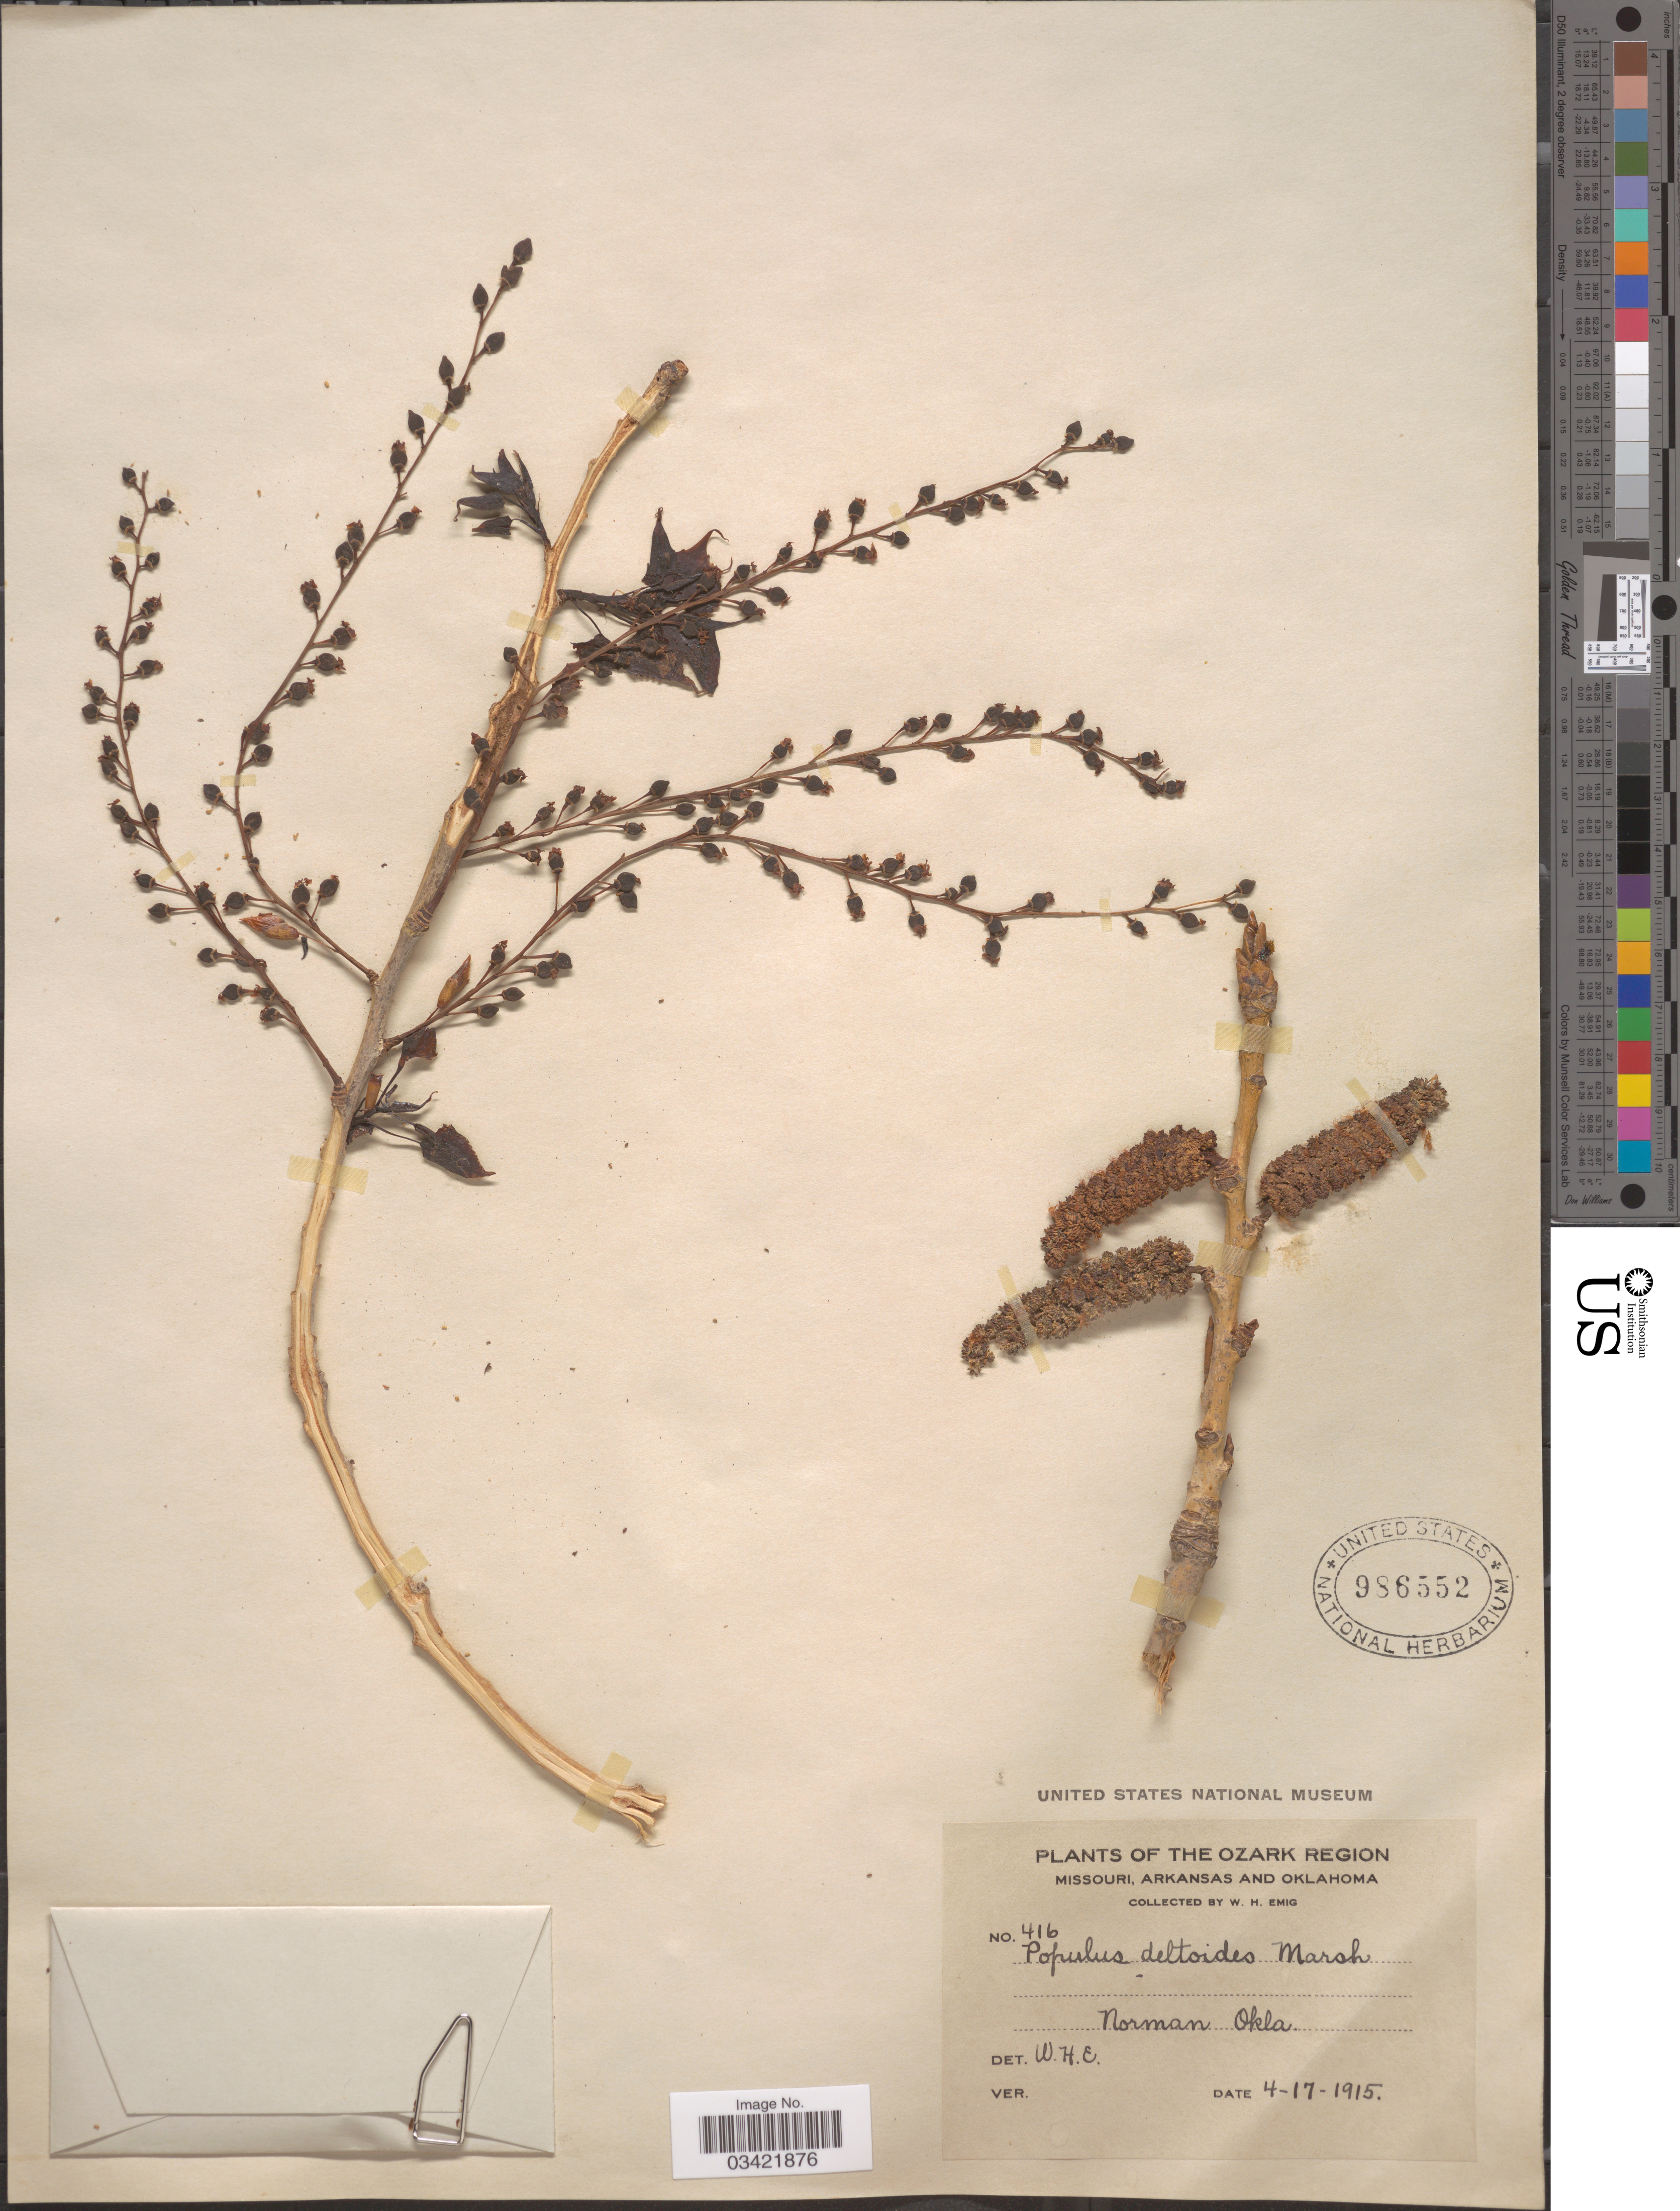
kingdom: Plantae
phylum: Tracheophyta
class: Magnoliopsida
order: Malpighiales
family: Salicaceae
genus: Populus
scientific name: Populus deltoides subsp. monilifera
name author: (Aiton) Eckenw.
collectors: W. H. Emig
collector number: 416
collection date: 1915-04-17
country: United States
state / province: Oklahoma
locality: The Ozark Region. Norman.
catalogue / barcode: US 986552